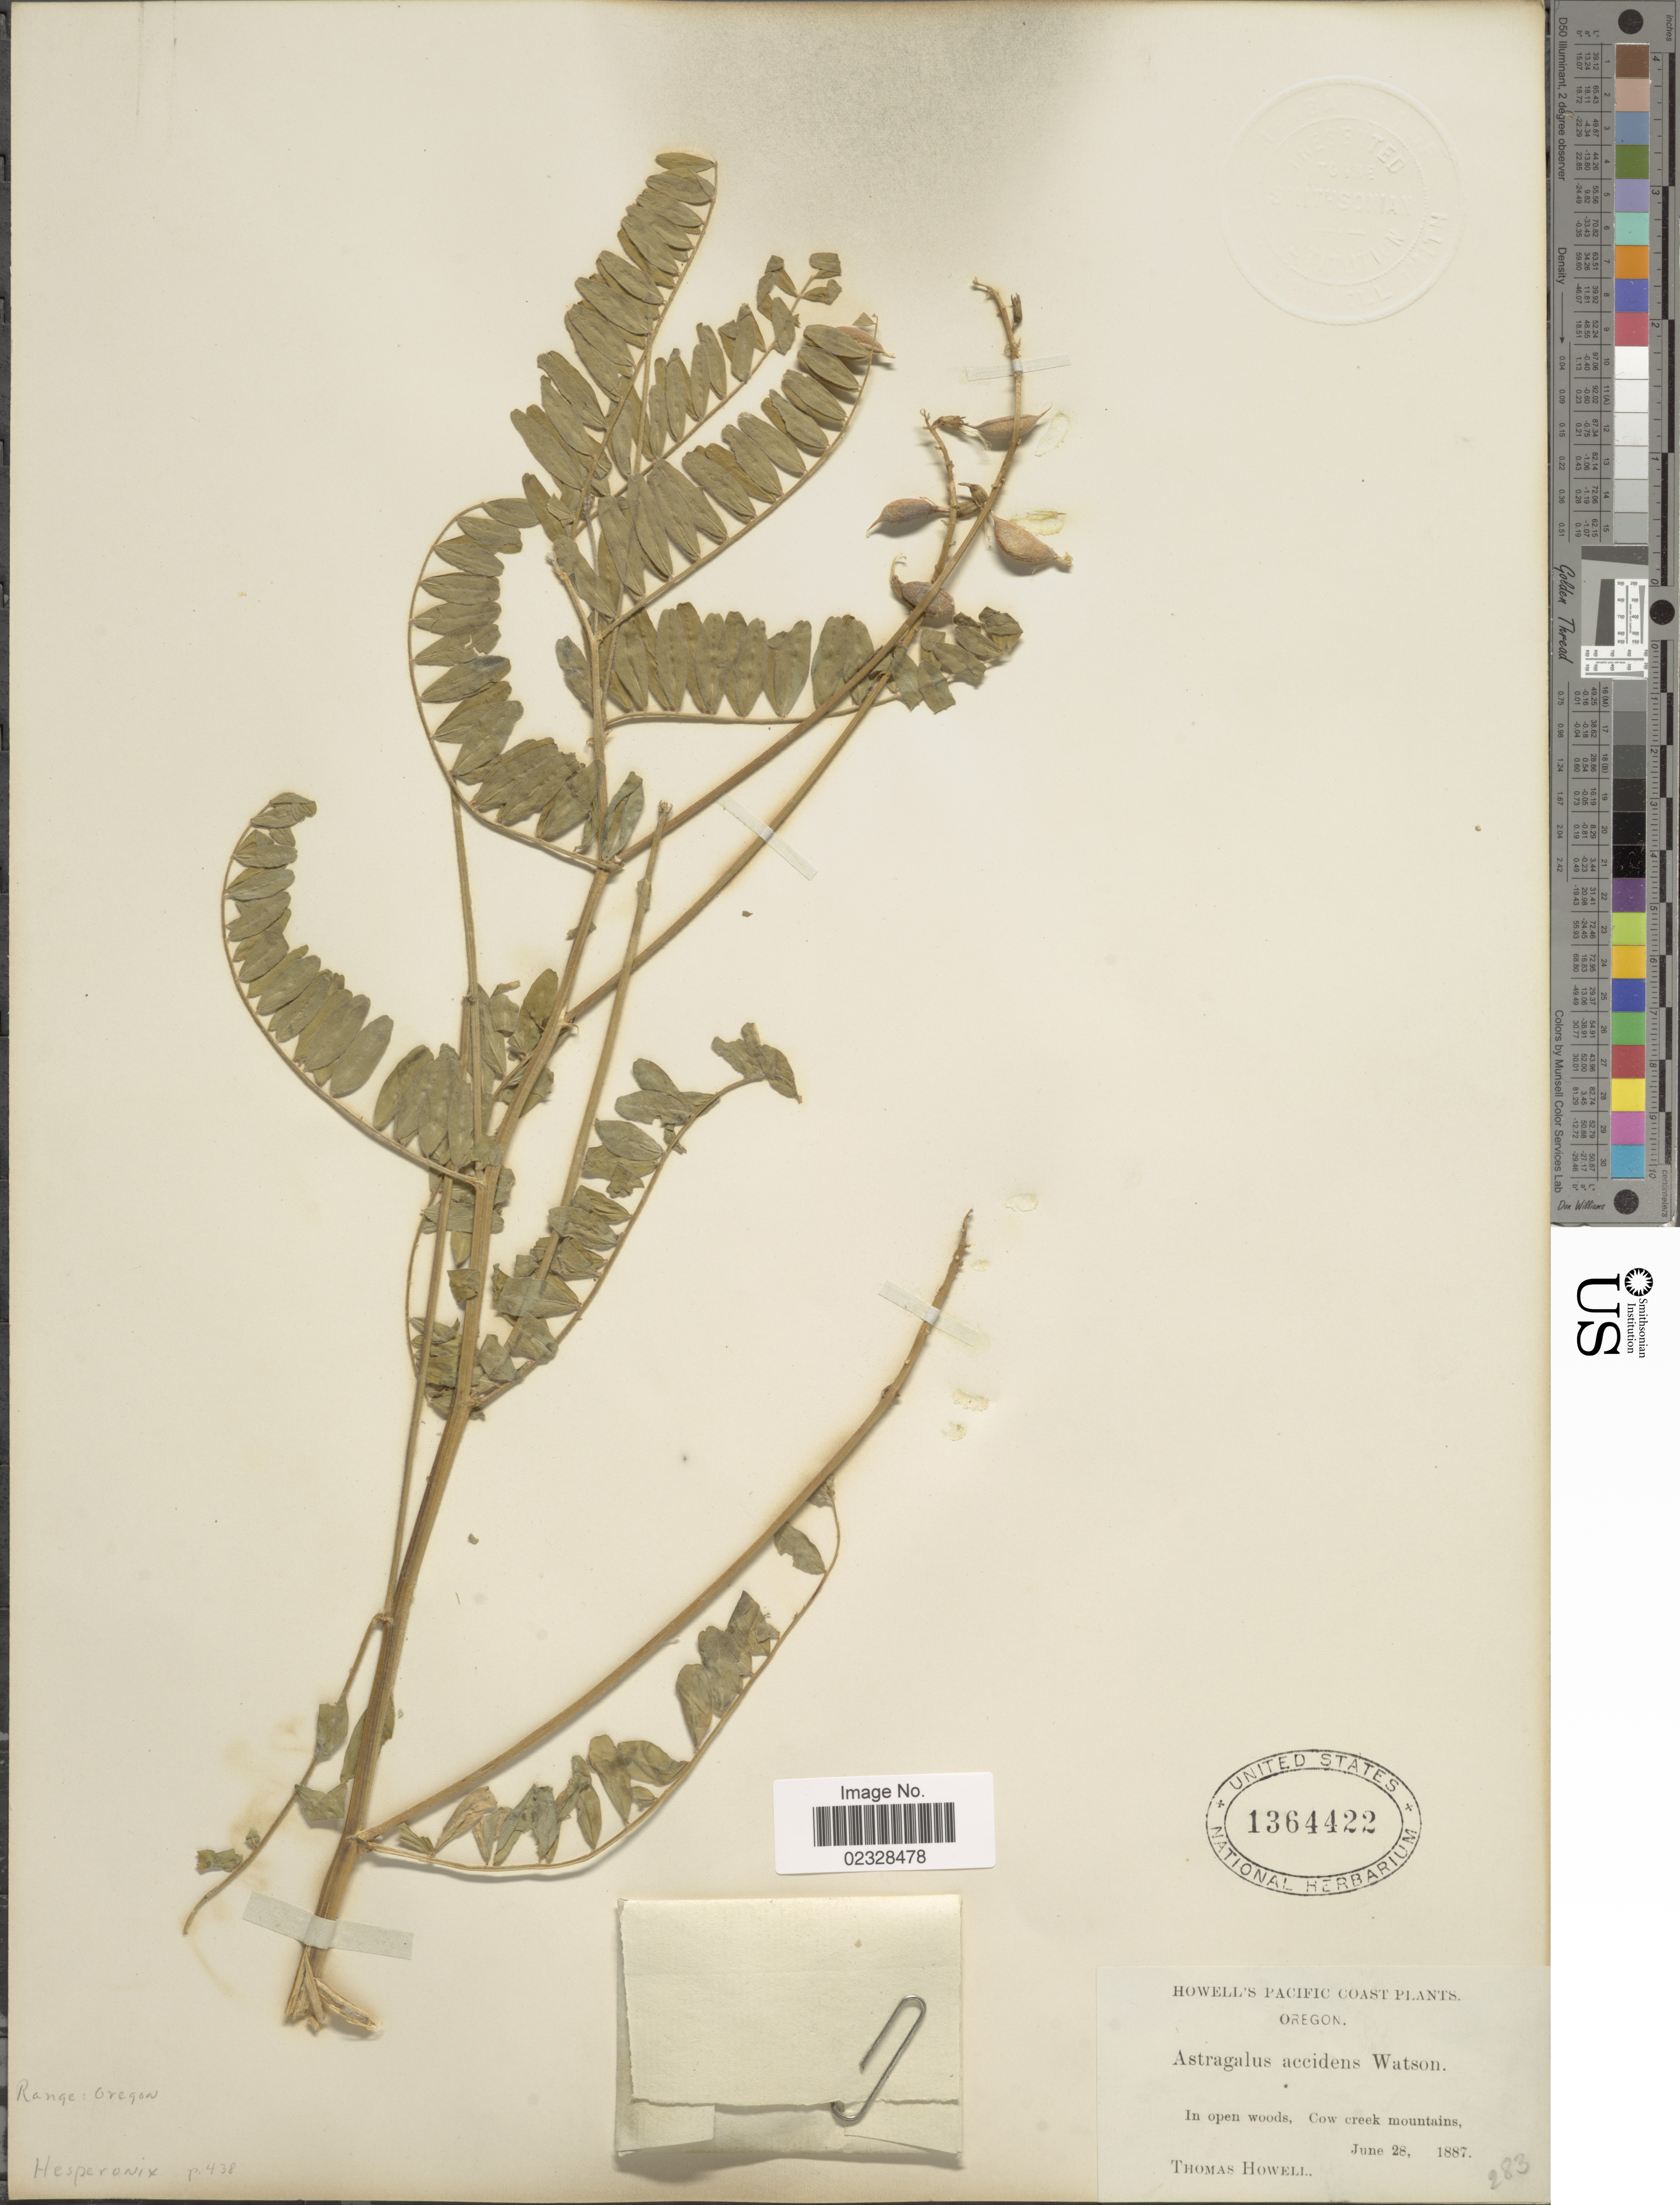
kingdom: Plantae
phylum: Tracheophyta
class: Magnoliopsida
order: Fabales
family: Fabaceae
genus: Astragalus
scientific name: Astragalus accidens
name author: S. Watson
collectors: T. Howell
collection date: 1887-06-28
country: United States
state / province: Oregon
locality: Cow creek mountains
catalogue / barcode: US 1364422